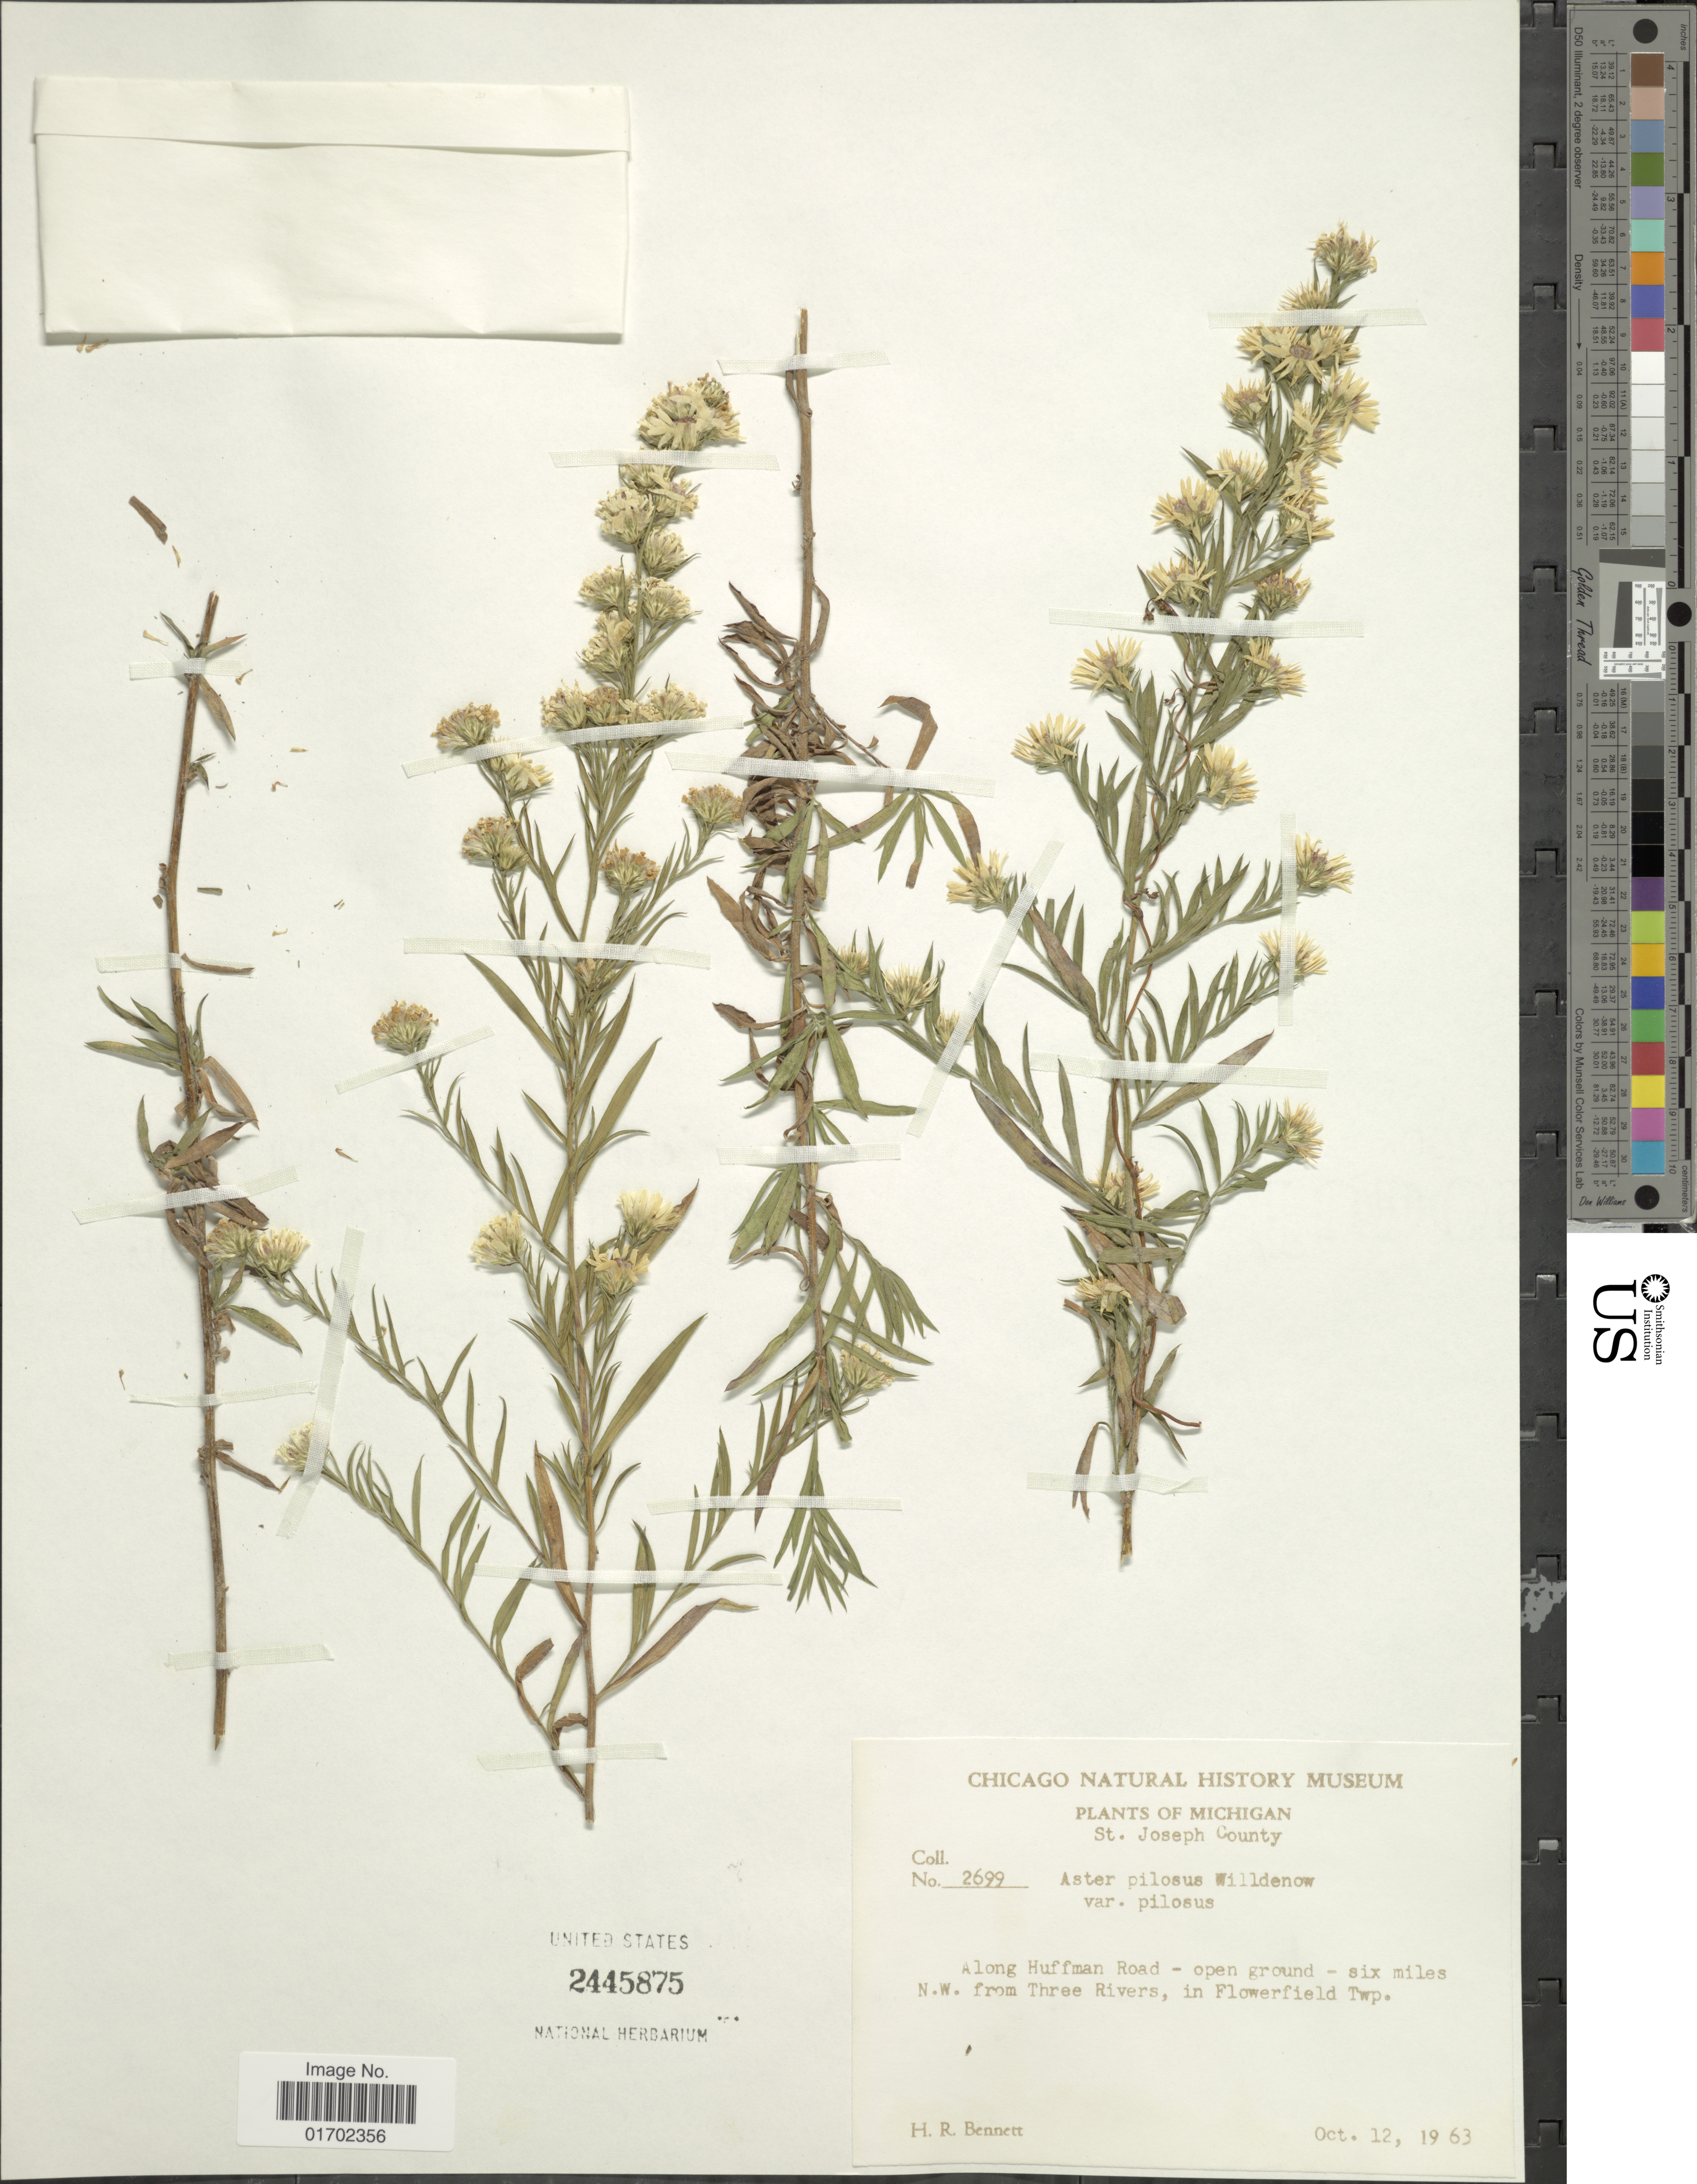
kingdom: Plantae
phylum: Tracheophyta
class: Magnoliopsida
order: Asterales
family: Asteraceae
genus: Symphyotrichum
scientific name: Symphyotrichum pilosum var. pilosum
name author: (Willd.) G.L. Nesom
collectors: H. R. Bennett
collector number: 2699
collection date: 1963-10-12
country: United States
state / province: Michigan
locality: Michigan. St. Joseph County. Along Huffman Road - open ground - six miles N.W. from Three Rivers, in Flowerfield Twp.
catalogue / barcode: US 2445875